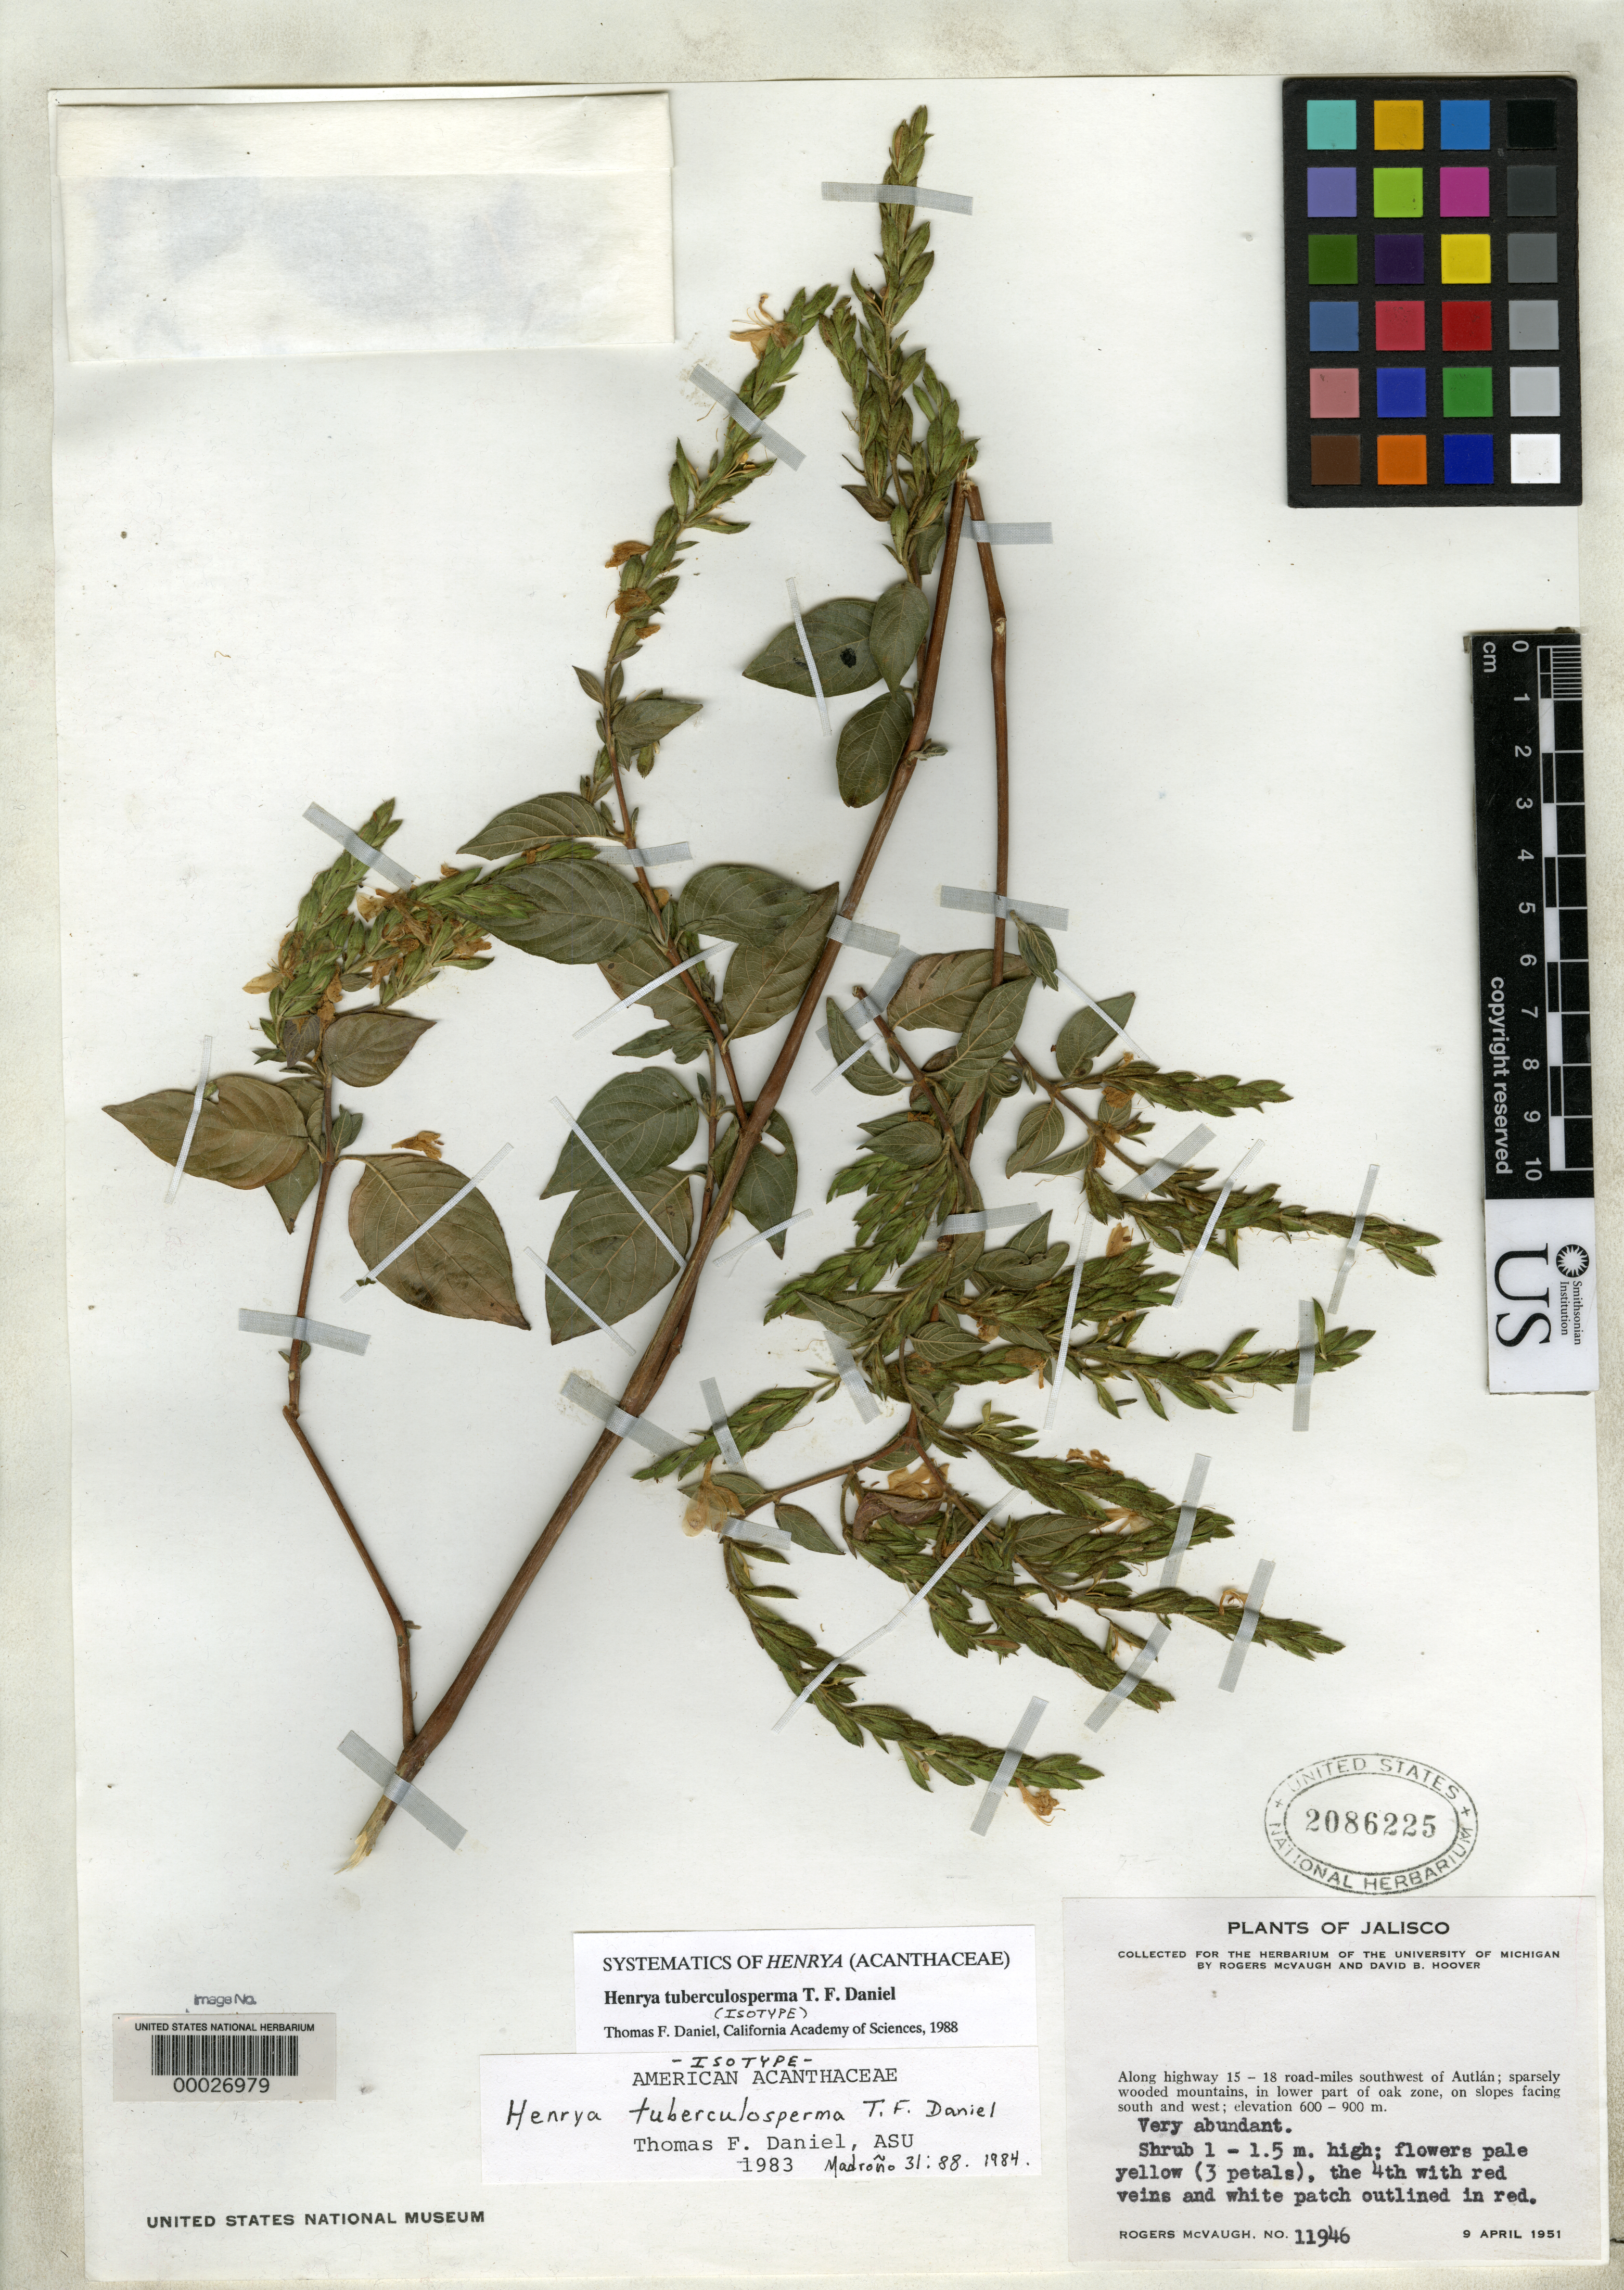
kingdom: Plantae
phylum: Tracheophyta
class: Magnoliopsida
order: Lamiales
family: Acanthaceae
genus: Henrya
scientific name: Henrya tuberculosperma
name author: T.F. Daniel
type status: Isotype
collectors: R. McVaugh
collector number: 11946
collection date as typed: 09 Apr 1951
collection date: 1951-04-09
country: Mexico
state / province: Jalisco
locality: Along hwy 15-18mi SW of Autlan.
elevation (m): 600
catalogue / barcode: US 2086225